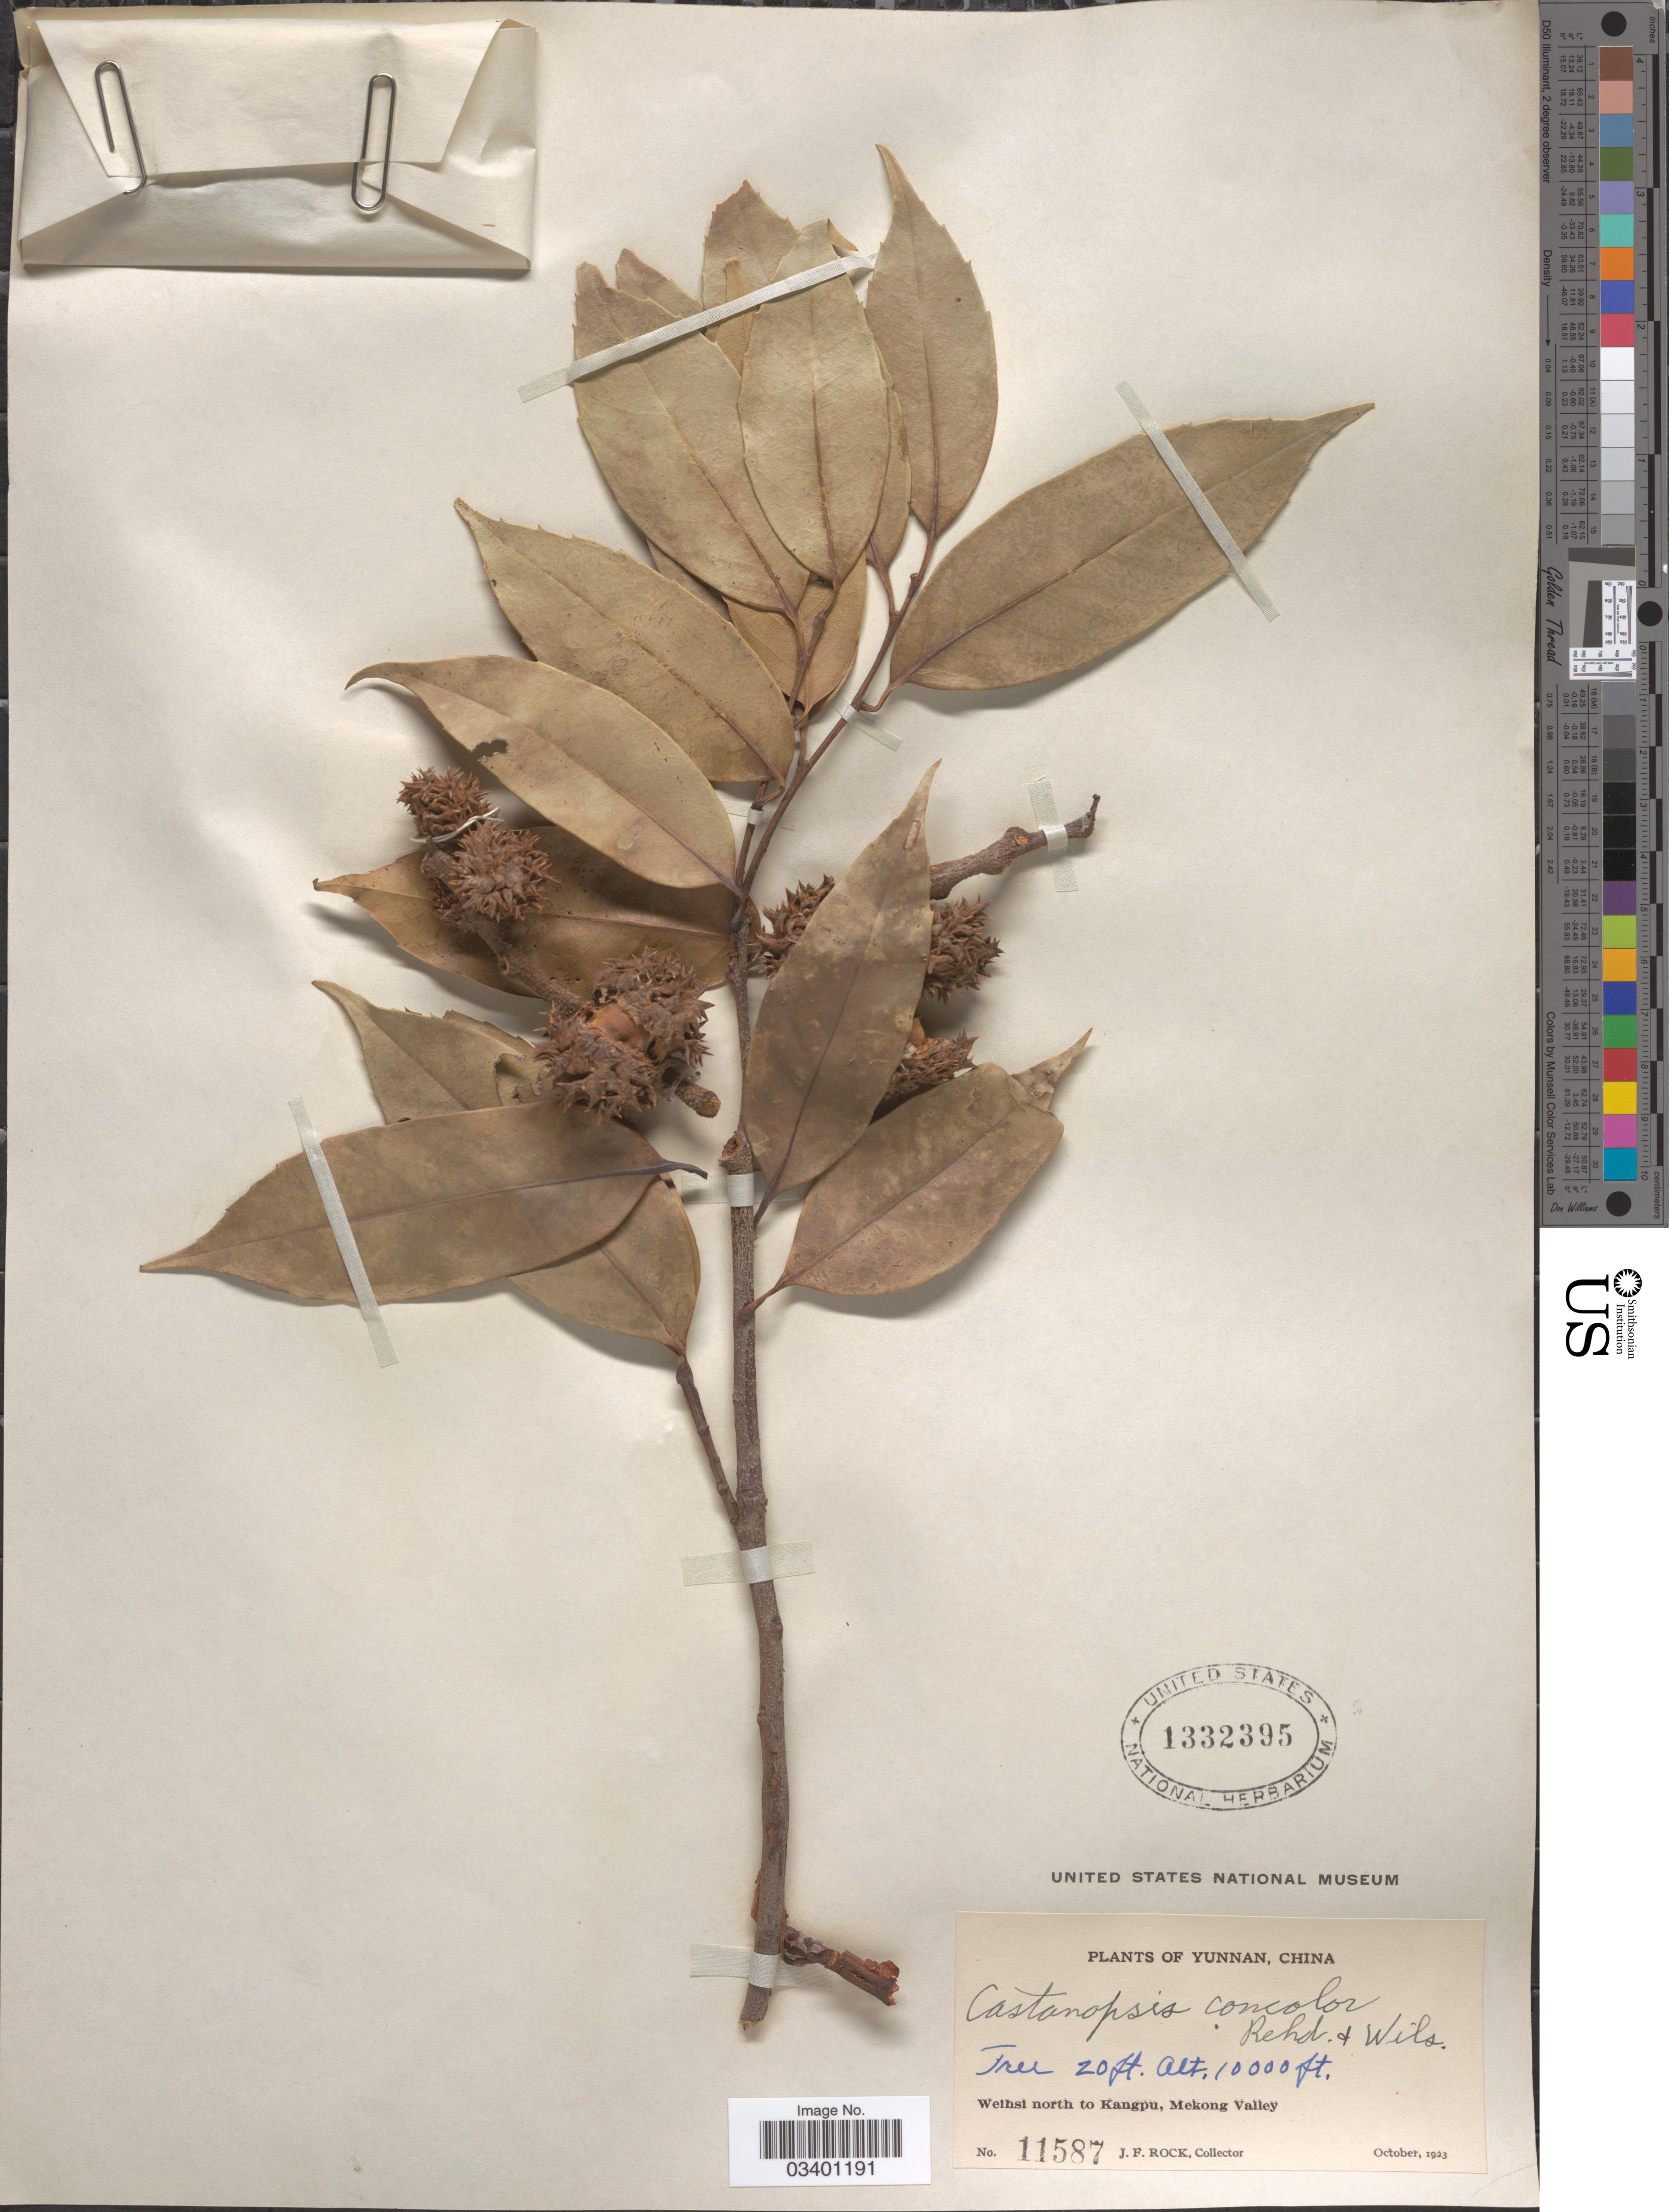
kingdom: Plantae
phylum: Tracheophyta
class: Magnoliopsida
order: Fagales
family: Fagaceae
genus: Castanopsis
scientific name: Castanopsis orthacantha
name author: Franch.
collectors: J. Rock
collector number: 11587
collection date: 1923-10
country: China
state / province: Yunnan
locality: Weihsi north of Kangpu, Mekong Valley.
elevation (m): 3048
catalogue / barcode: US 1332395